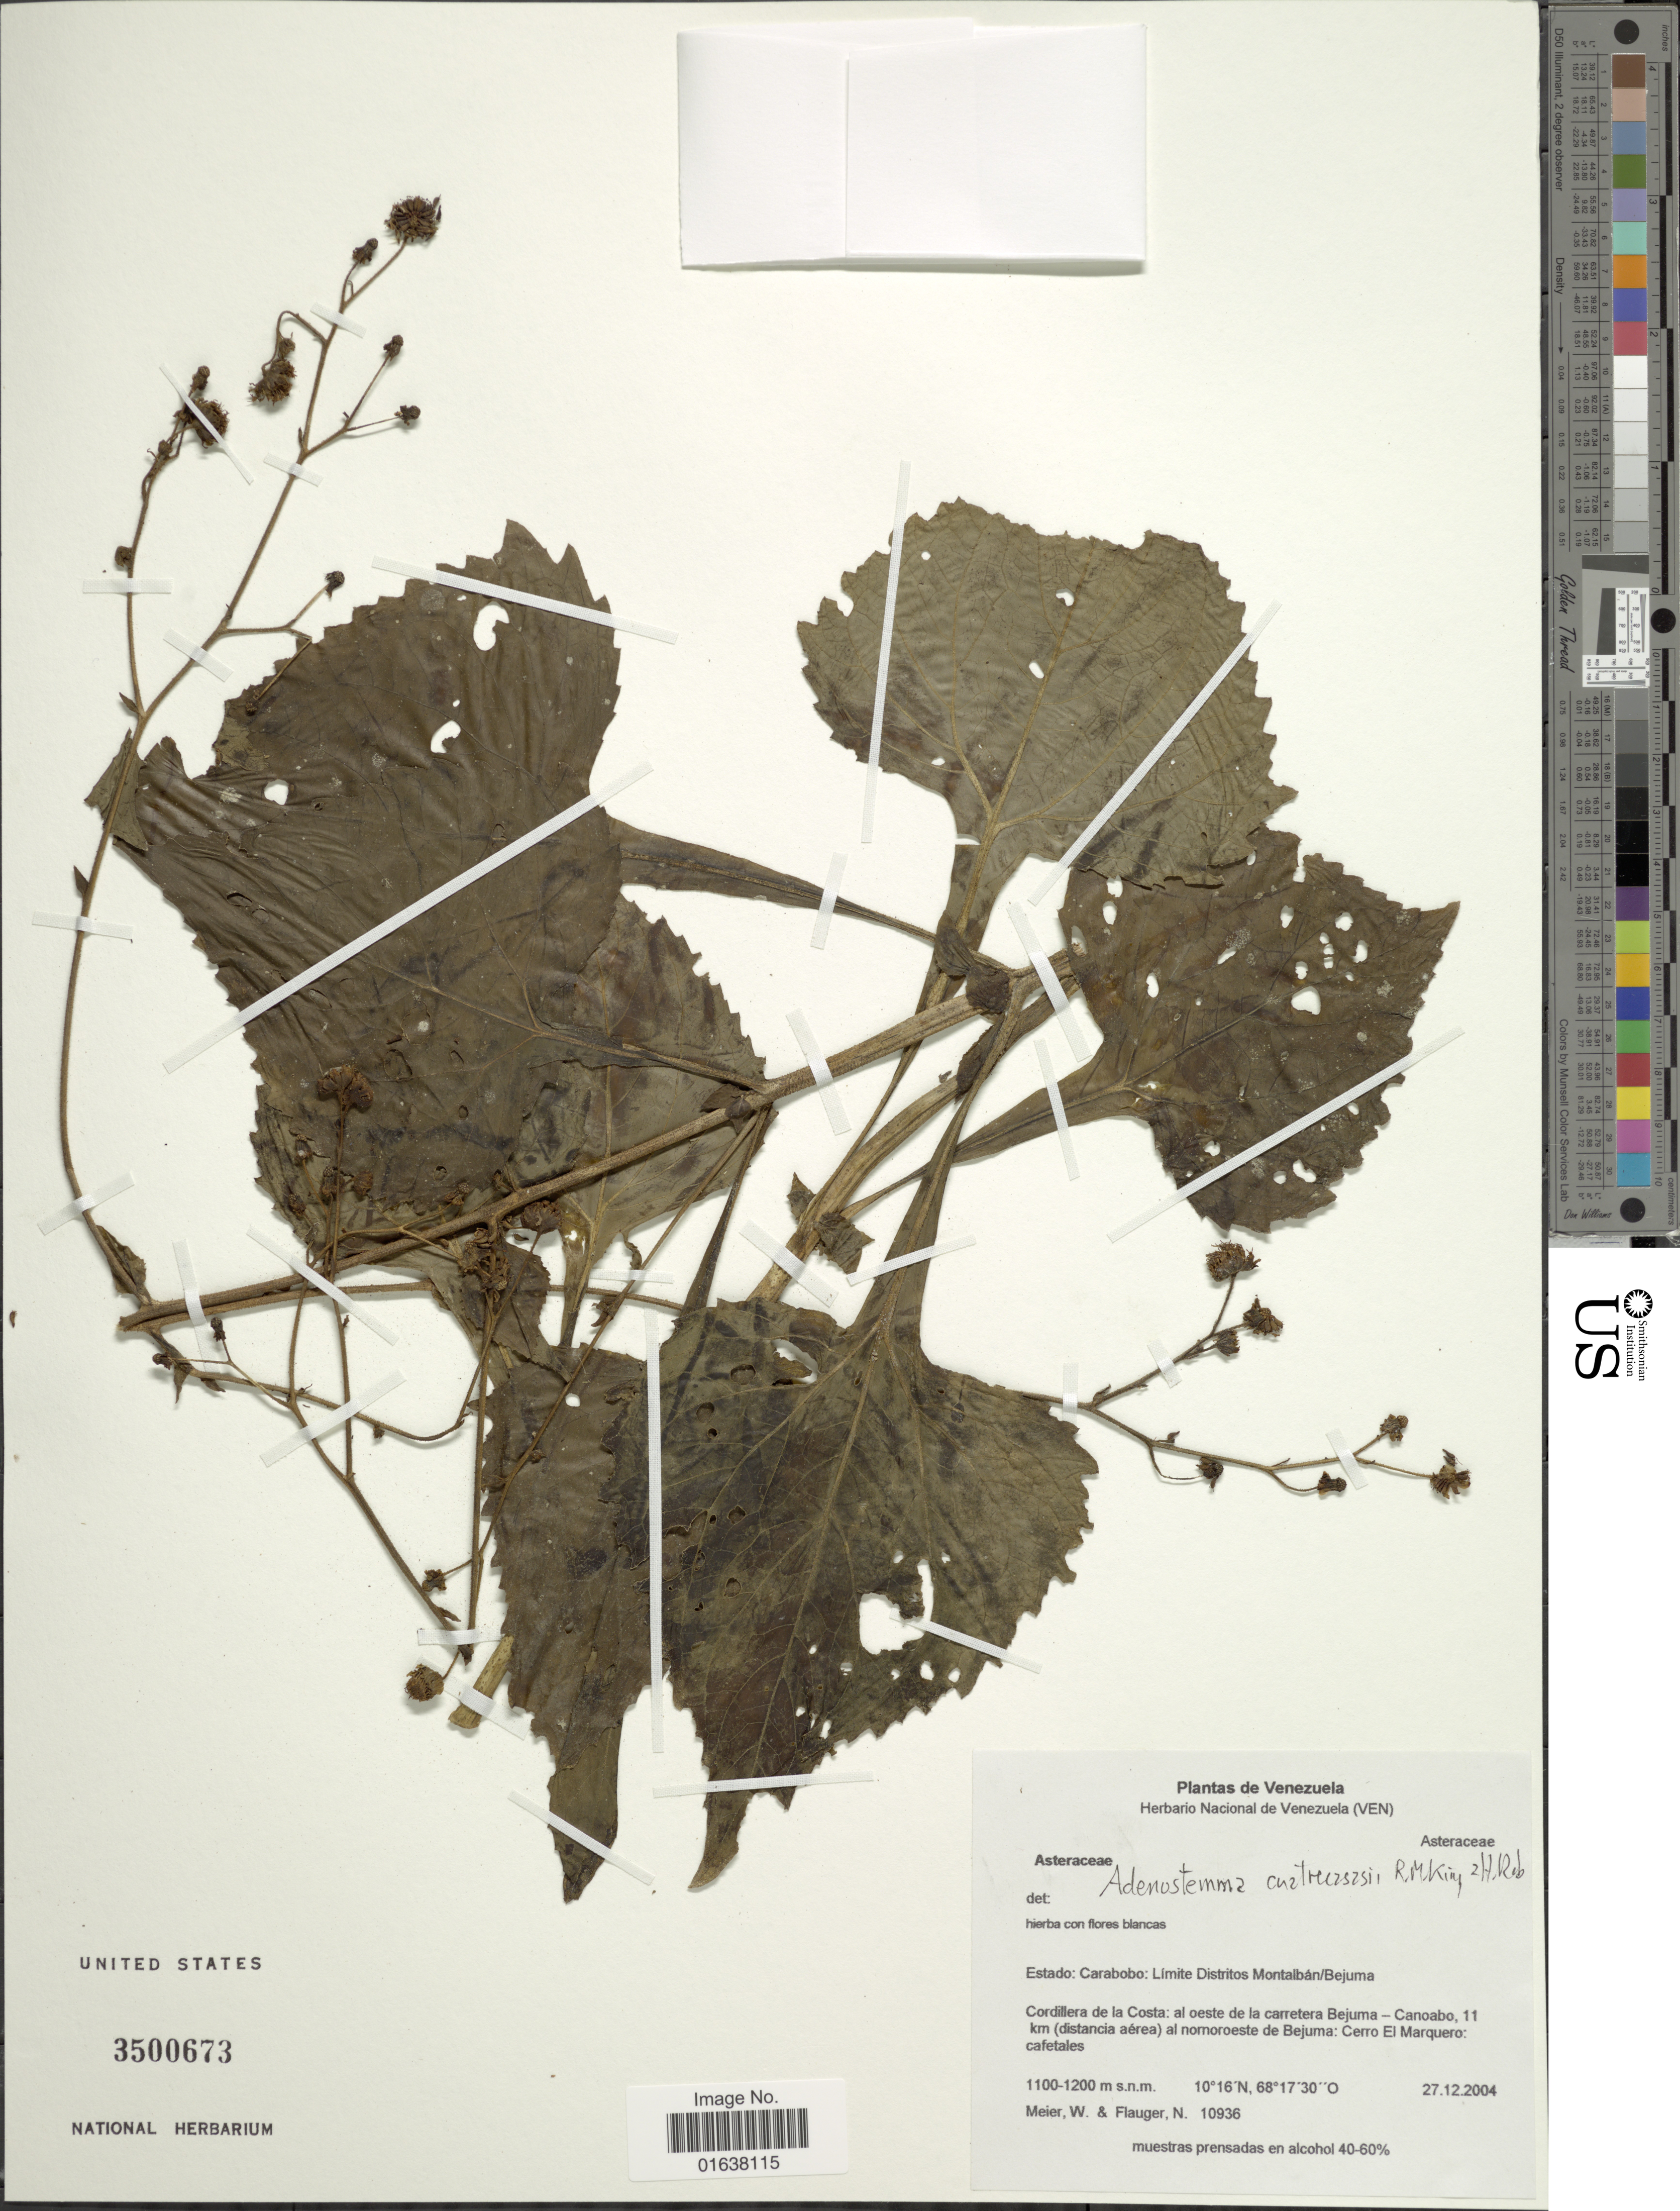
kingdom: Plantae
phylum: Tracheophyta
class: Magnoliopsida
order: Asterales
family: Asteraceae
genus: Adenostemma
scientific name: Adenostemma cuatrecasasii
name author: R.M. King & H. Rob.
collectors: W. Meier & N. Flauger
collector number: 10936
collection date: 2004-12-27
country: Venezuela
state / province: Carabobo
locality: Limite Distritos Montalban/Bejuma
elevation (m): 1100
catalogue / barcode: US 3500673